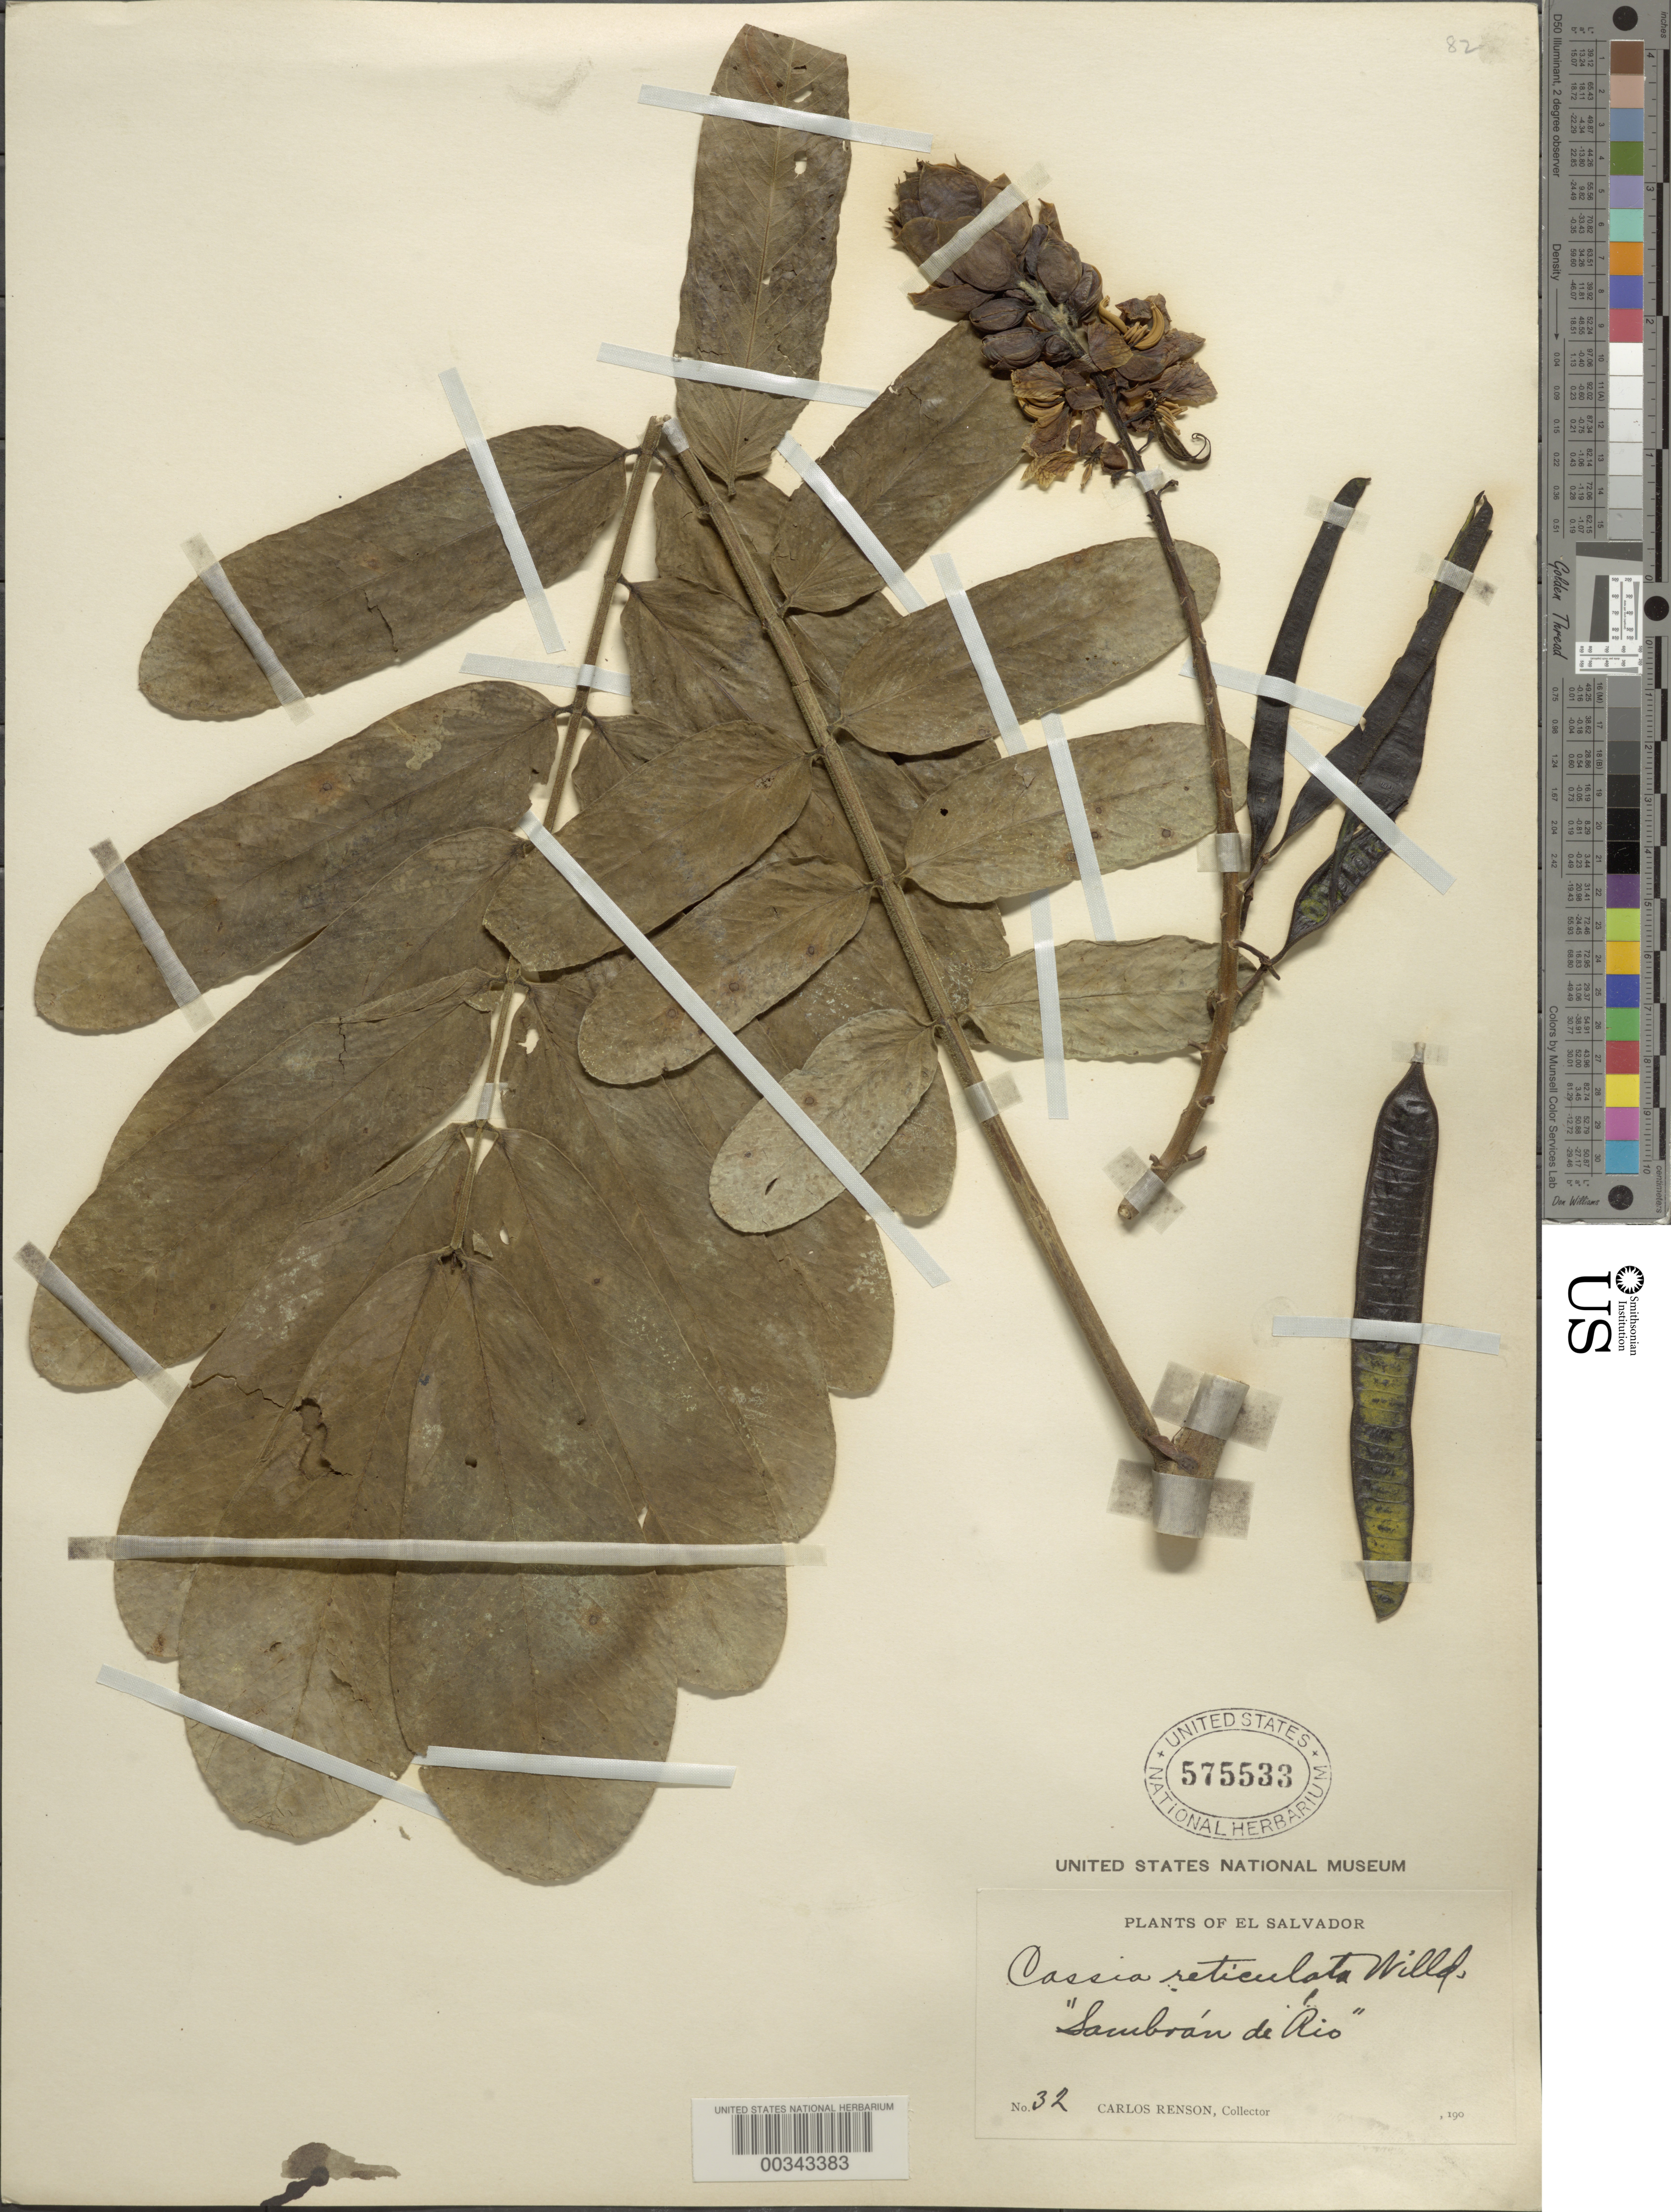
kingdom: Plantae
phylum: Tracheophyta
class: Magnoliopsida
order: Fabales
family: Fabaceae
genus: Senna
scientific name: Senna reticulata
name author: (Willd.) H.S. Irwin & Barneby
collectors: C. Renson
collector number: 32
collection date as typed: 190-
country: El Salvador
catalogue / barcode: US 575533